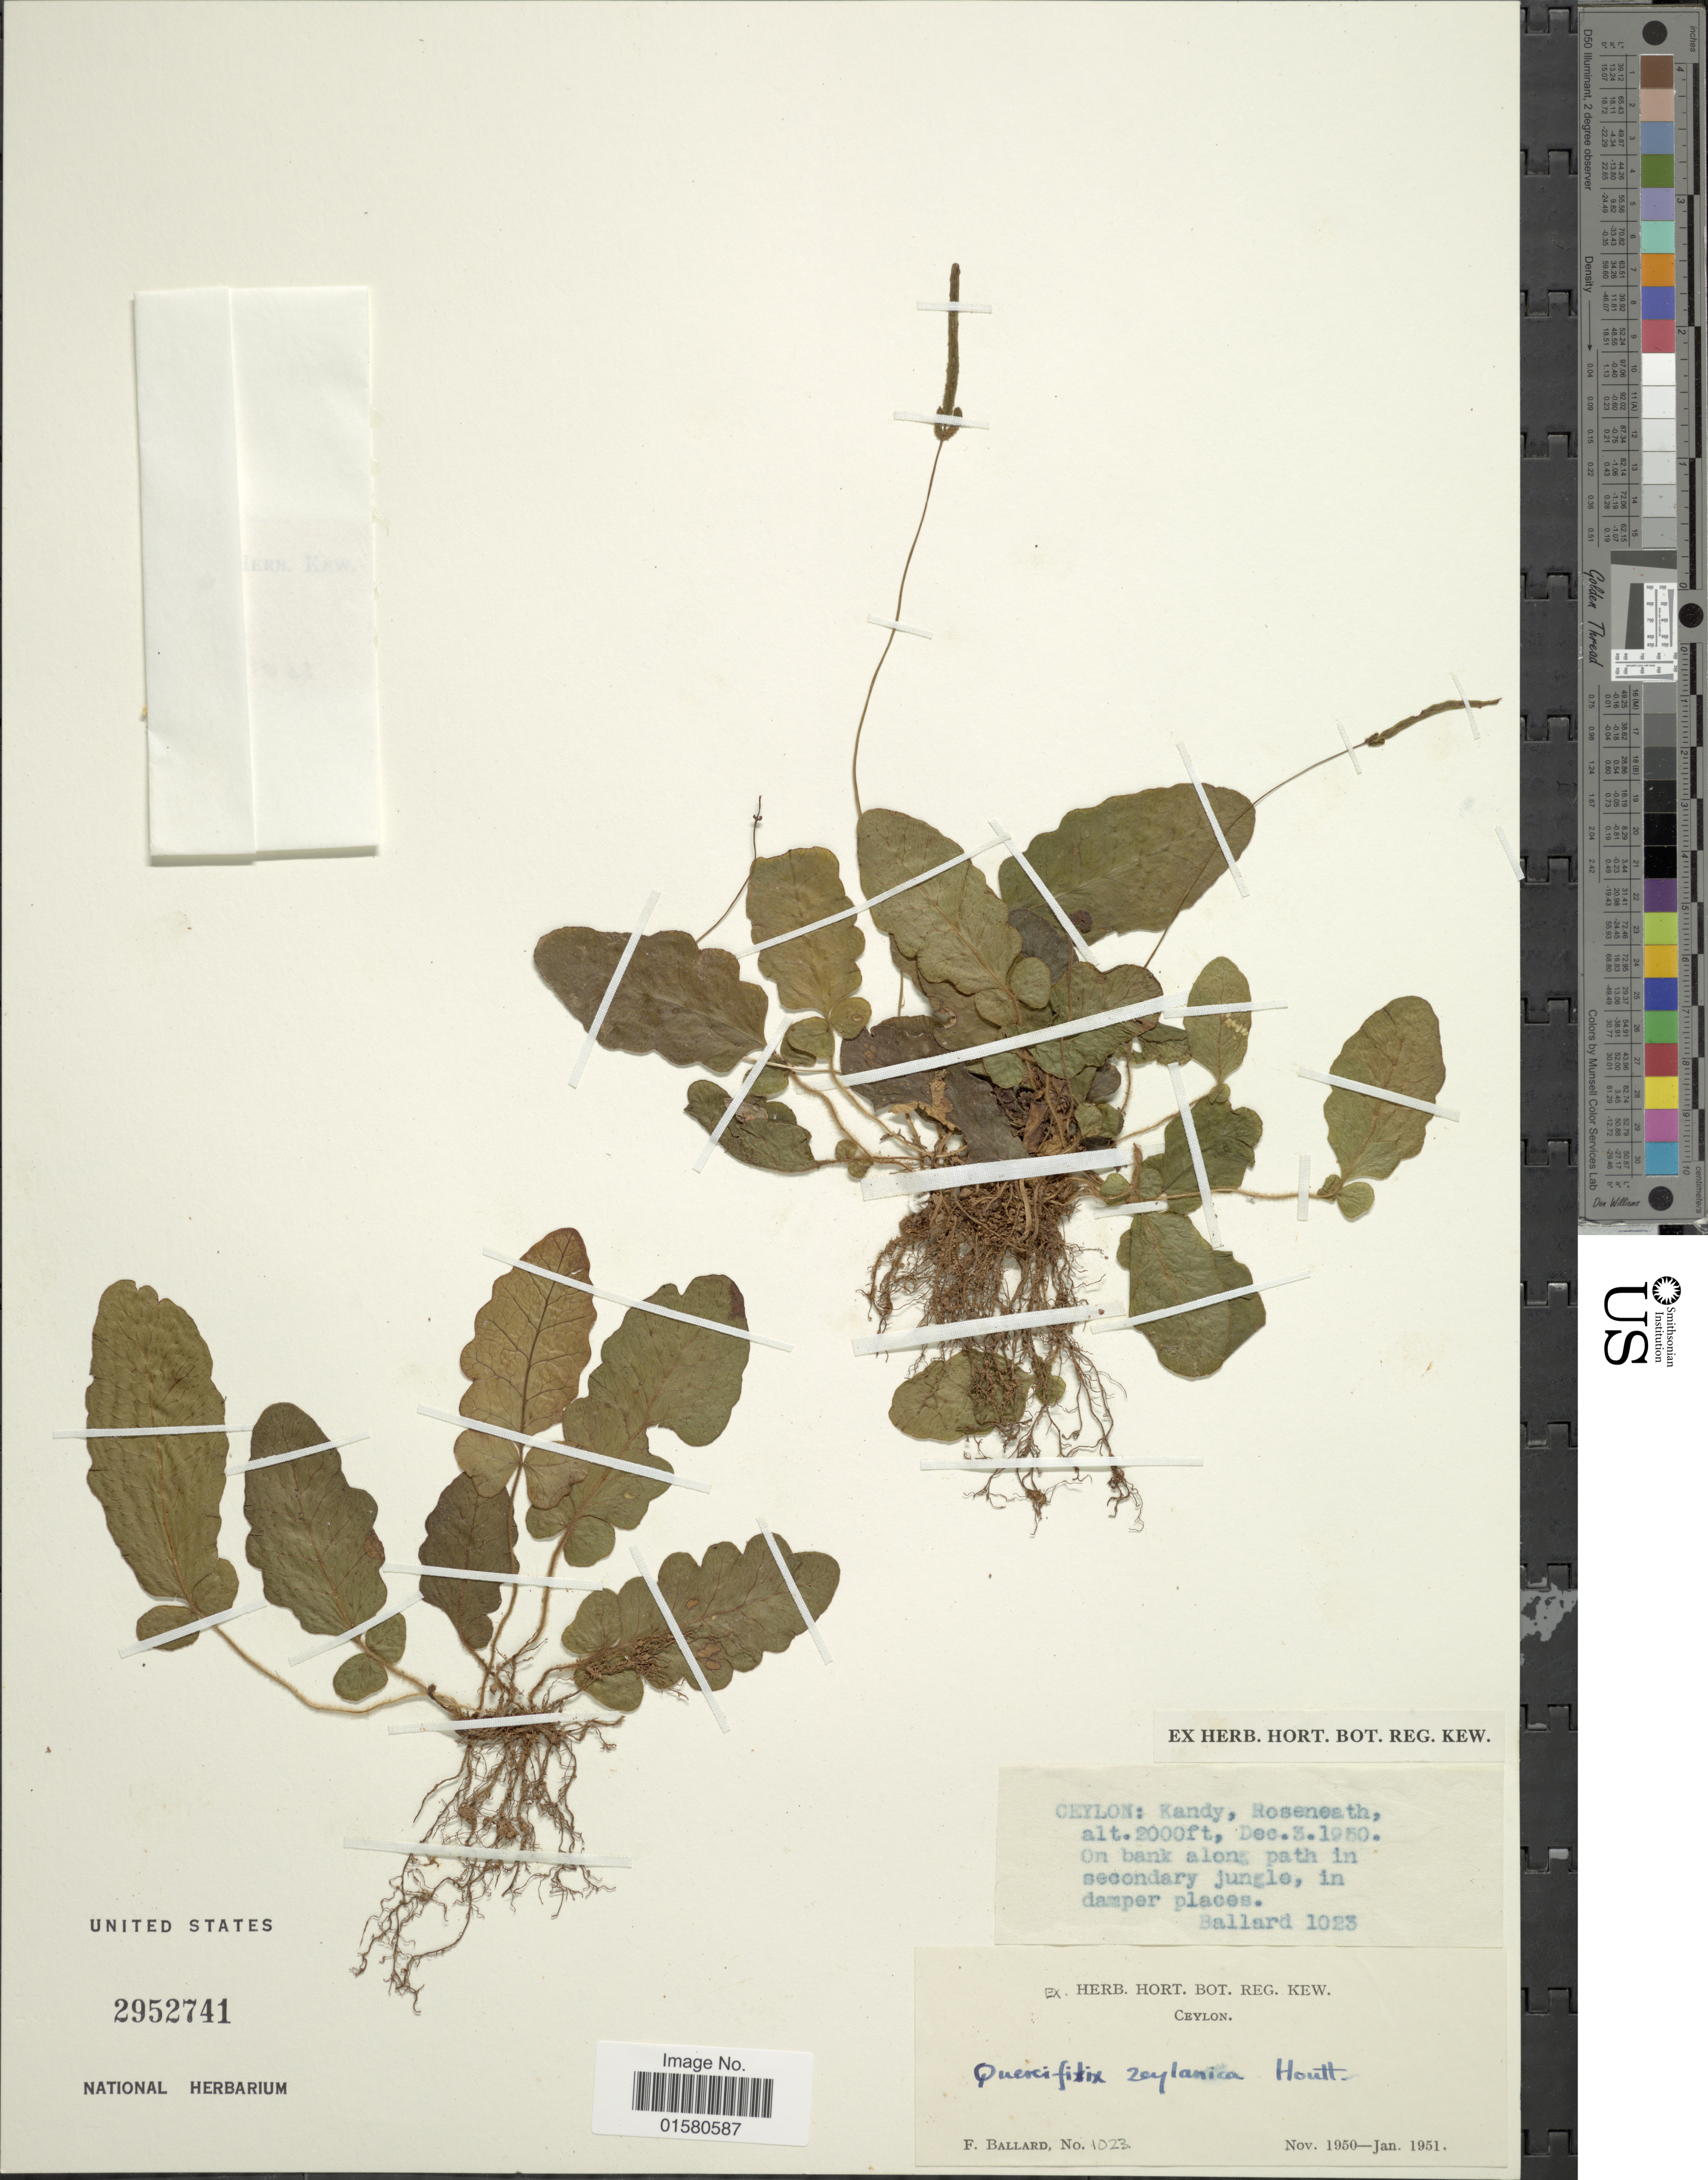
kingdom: Plantae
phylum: Tracheophyta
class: Polypodiopsida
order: Polypodiales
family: Tectariaceae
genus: Tectaria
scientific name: Tectaria zeilanica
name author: (Houtt.) Sledge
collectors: F. Ballard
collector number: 1023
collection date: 1950-11/1951-01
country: Sri Lanka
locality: Ceylon: Kandy. Rosenneath. On bank along path in secondary jungle, in damper places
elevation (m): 610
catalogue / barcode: US 2952741